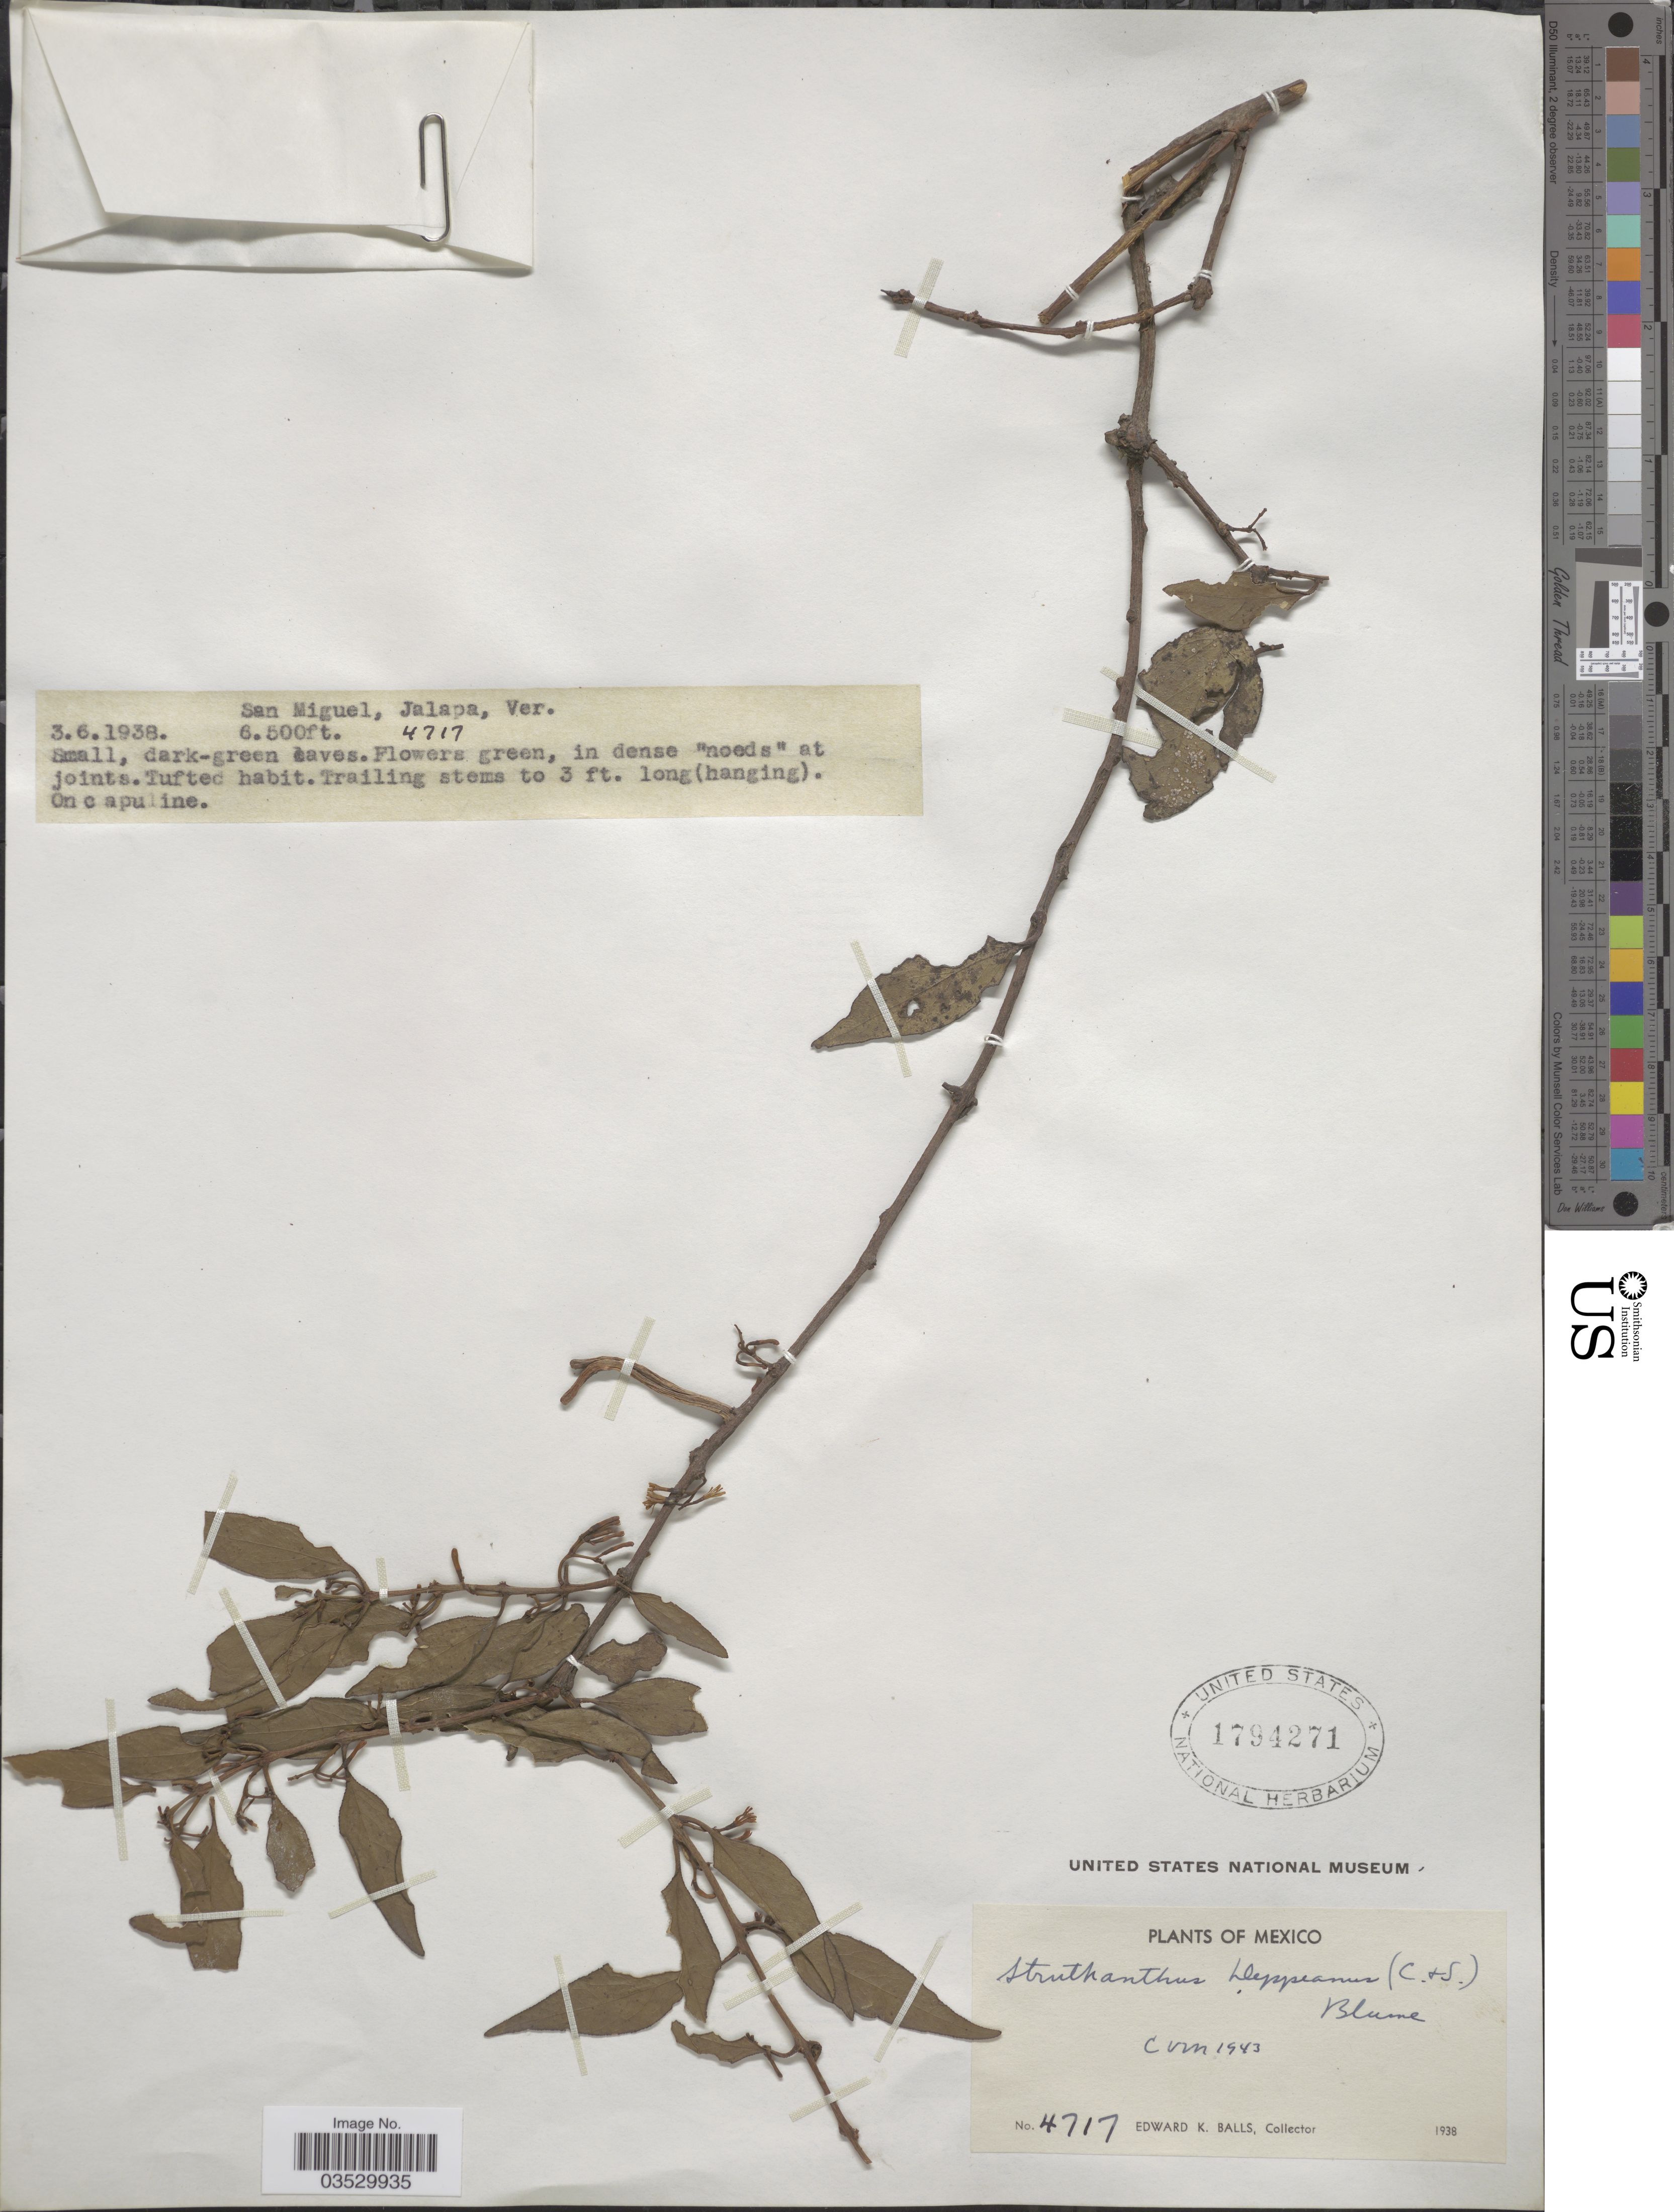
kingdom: Plantae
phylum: Tracheophyta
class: Magnoliopsida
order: Santalales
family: Loranthaceae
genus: Struthanthus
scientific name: Struthanthus deppeanus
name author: (Schltdl. & Cham.) G. Don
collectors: E. K. Balls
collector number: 4717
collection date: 1938-06-03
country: Mexico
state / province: Veracruz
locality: San Miguel, Jalapa.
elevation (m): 1981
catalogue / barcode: US 1794271